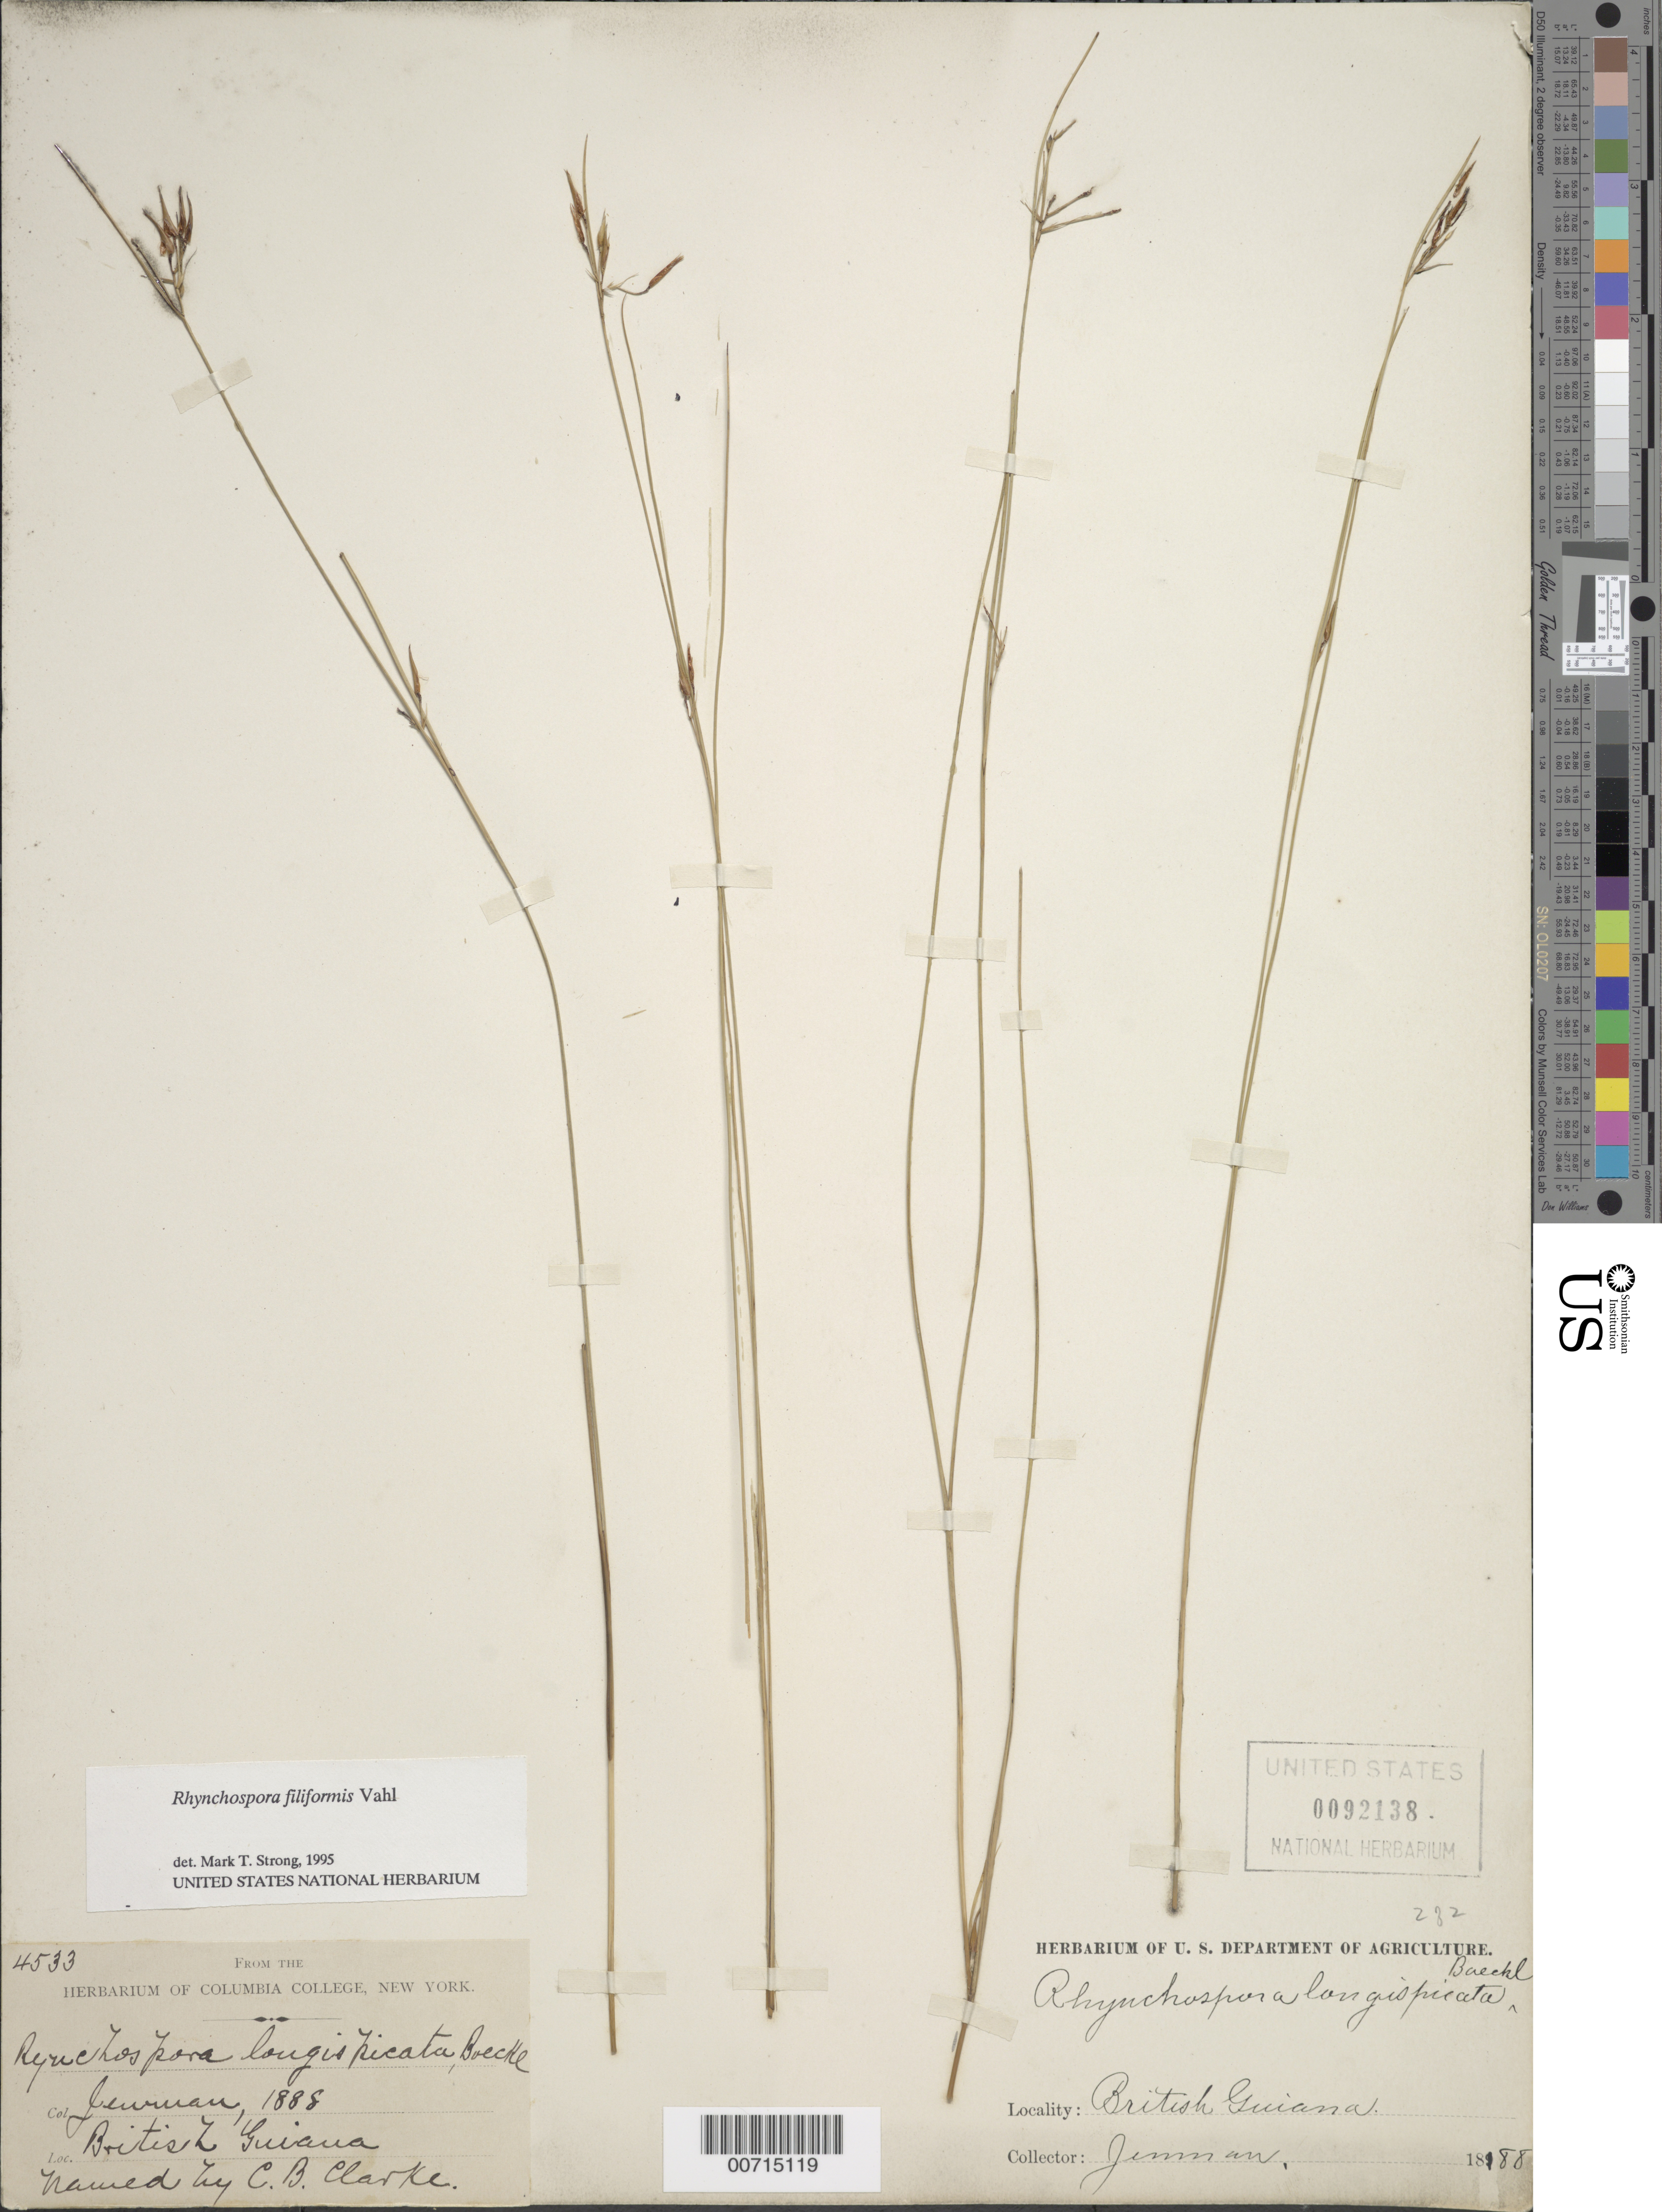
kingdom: Plantae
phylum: Tracheophyta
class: Liliopsida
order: Poales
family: Cyperaceae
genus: Rhynchospora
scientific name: Rhynchospora filiformis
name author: Vahl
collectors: -. Jenman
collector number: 4533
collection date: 1888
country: Guyana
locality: British Guiana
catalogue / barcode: US 92138